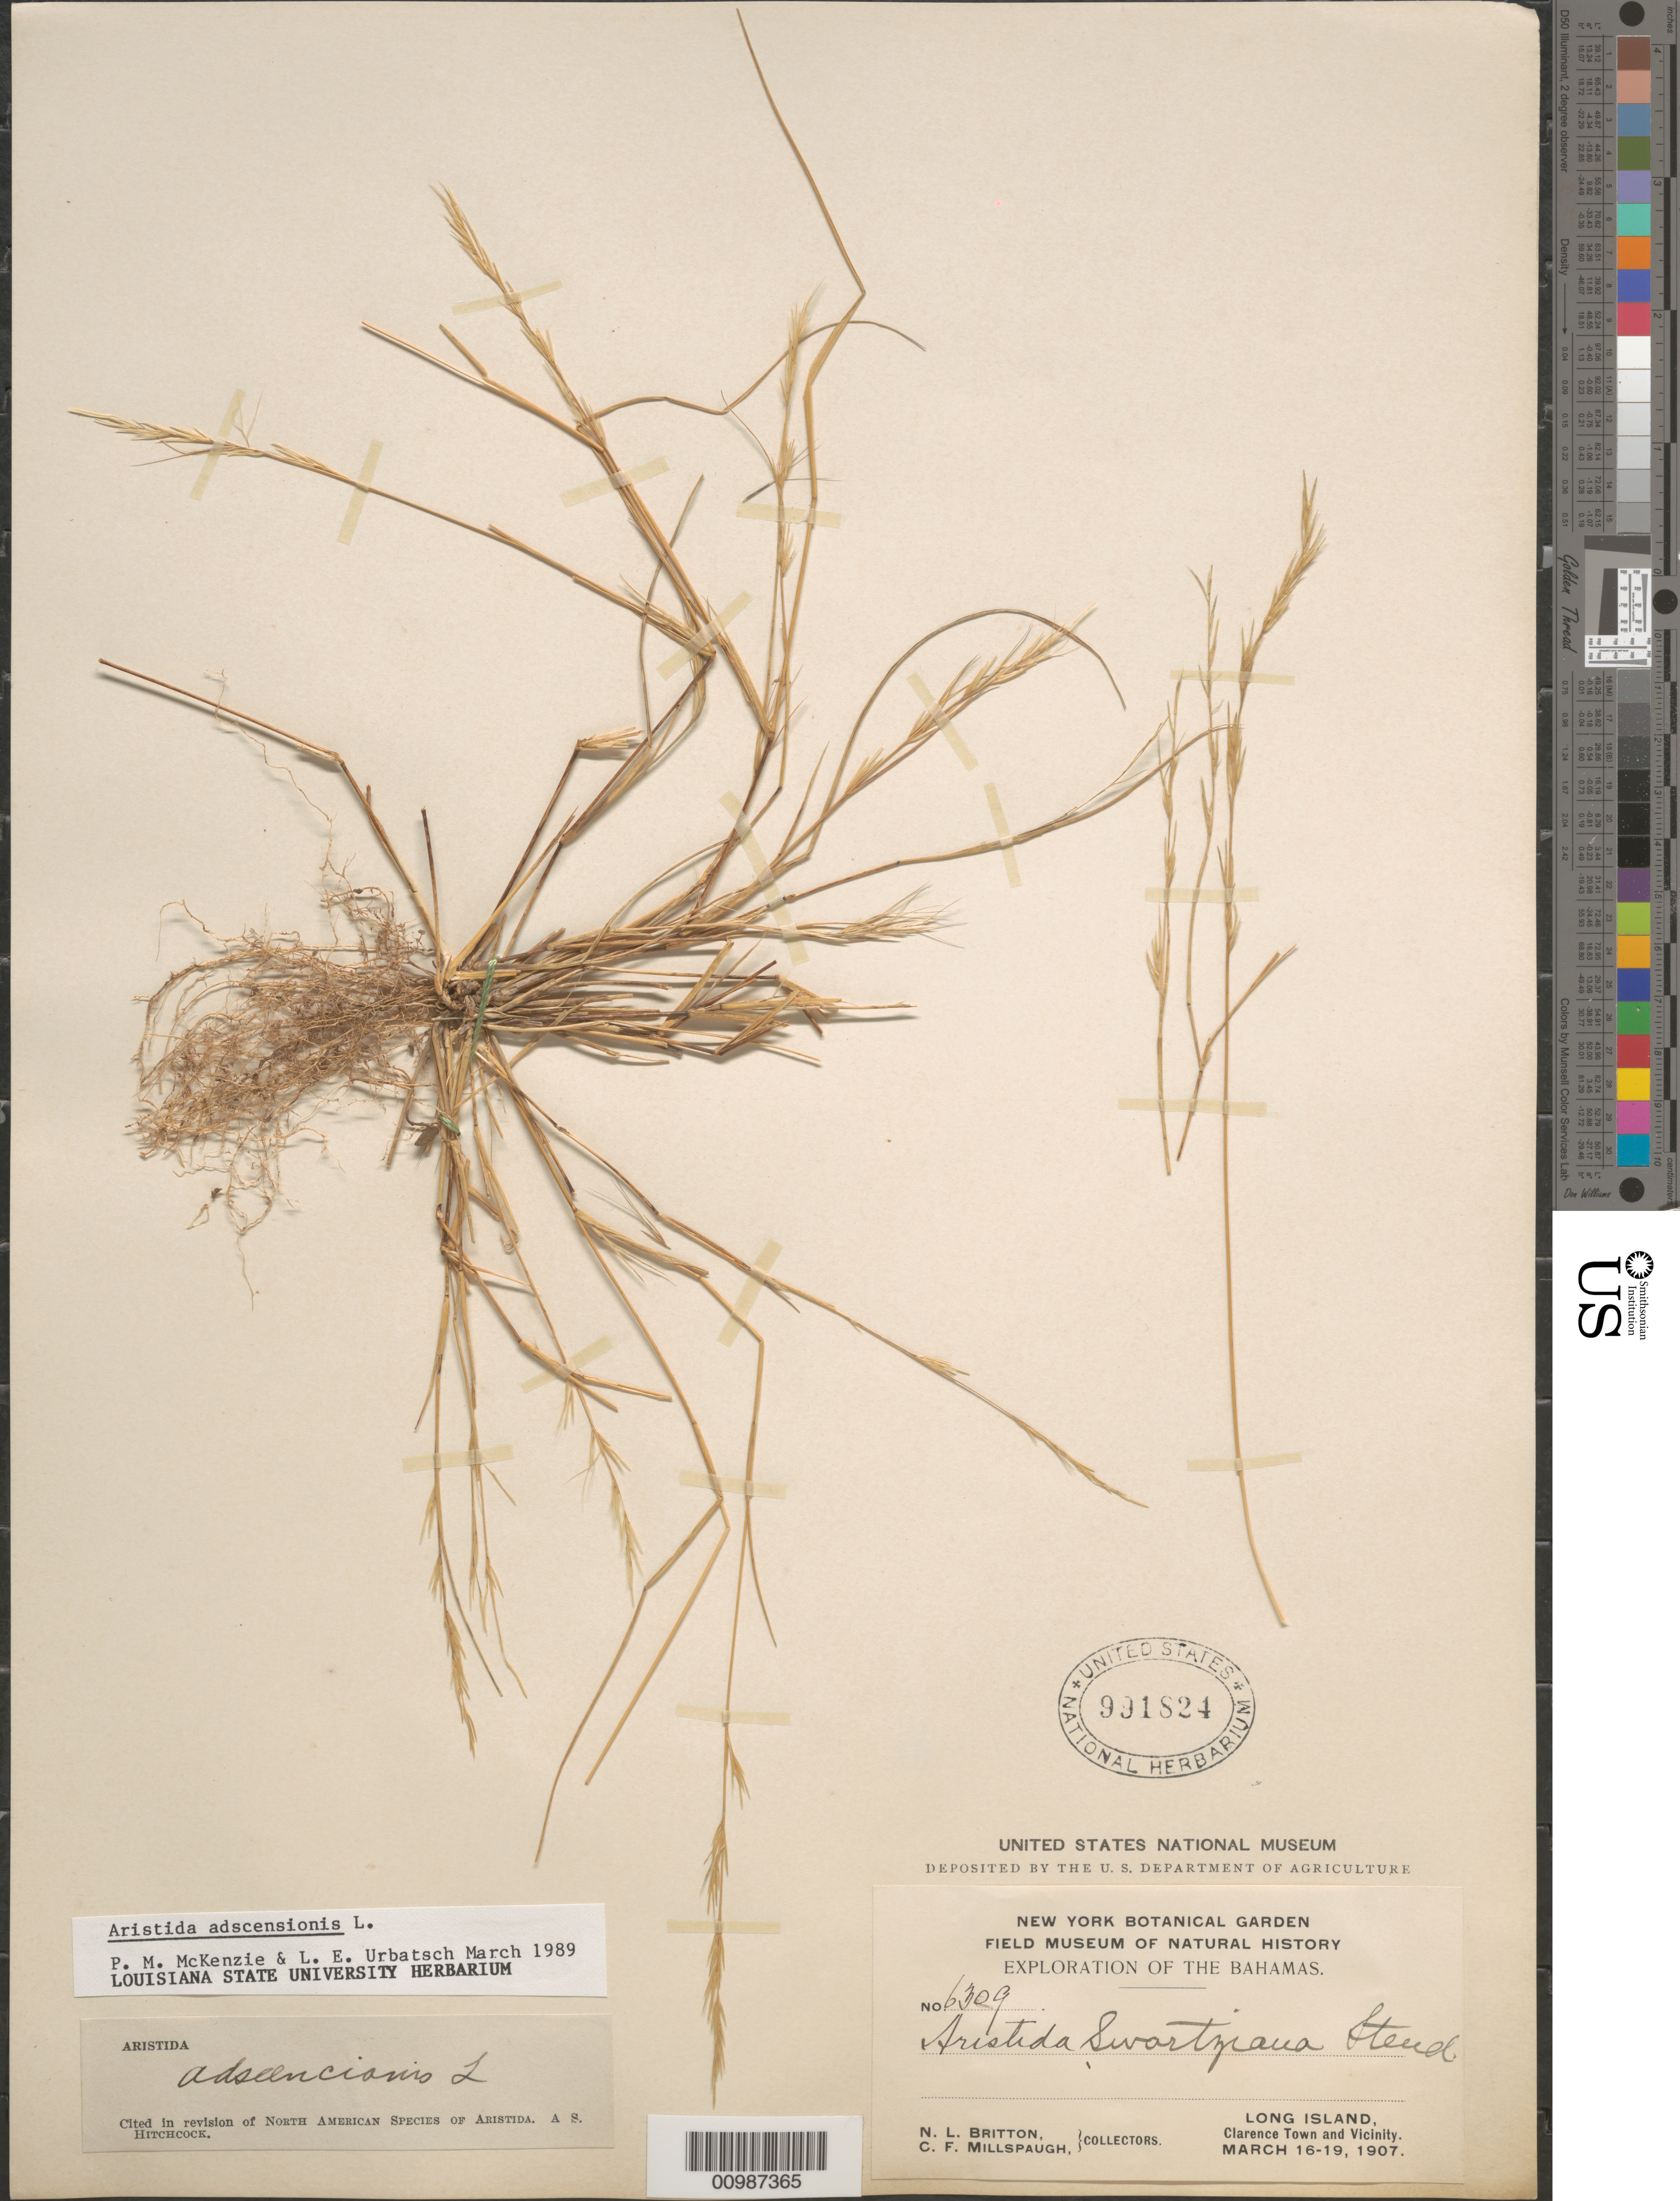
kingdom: Plantae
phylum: Tracheophyta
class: Liliopsida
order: Poales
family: Poaceae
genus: Aristida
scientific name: Aristida adscensionis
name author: L.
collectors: N. Britton & C. F. Millspaugh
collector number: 6309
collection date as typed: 16 Mar 1907 or19 Mar 1907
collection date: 1907-03-16 or 1907-03-19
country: Bahamas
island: Long I.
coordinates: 0 N, 0 E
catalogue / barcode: US 991824